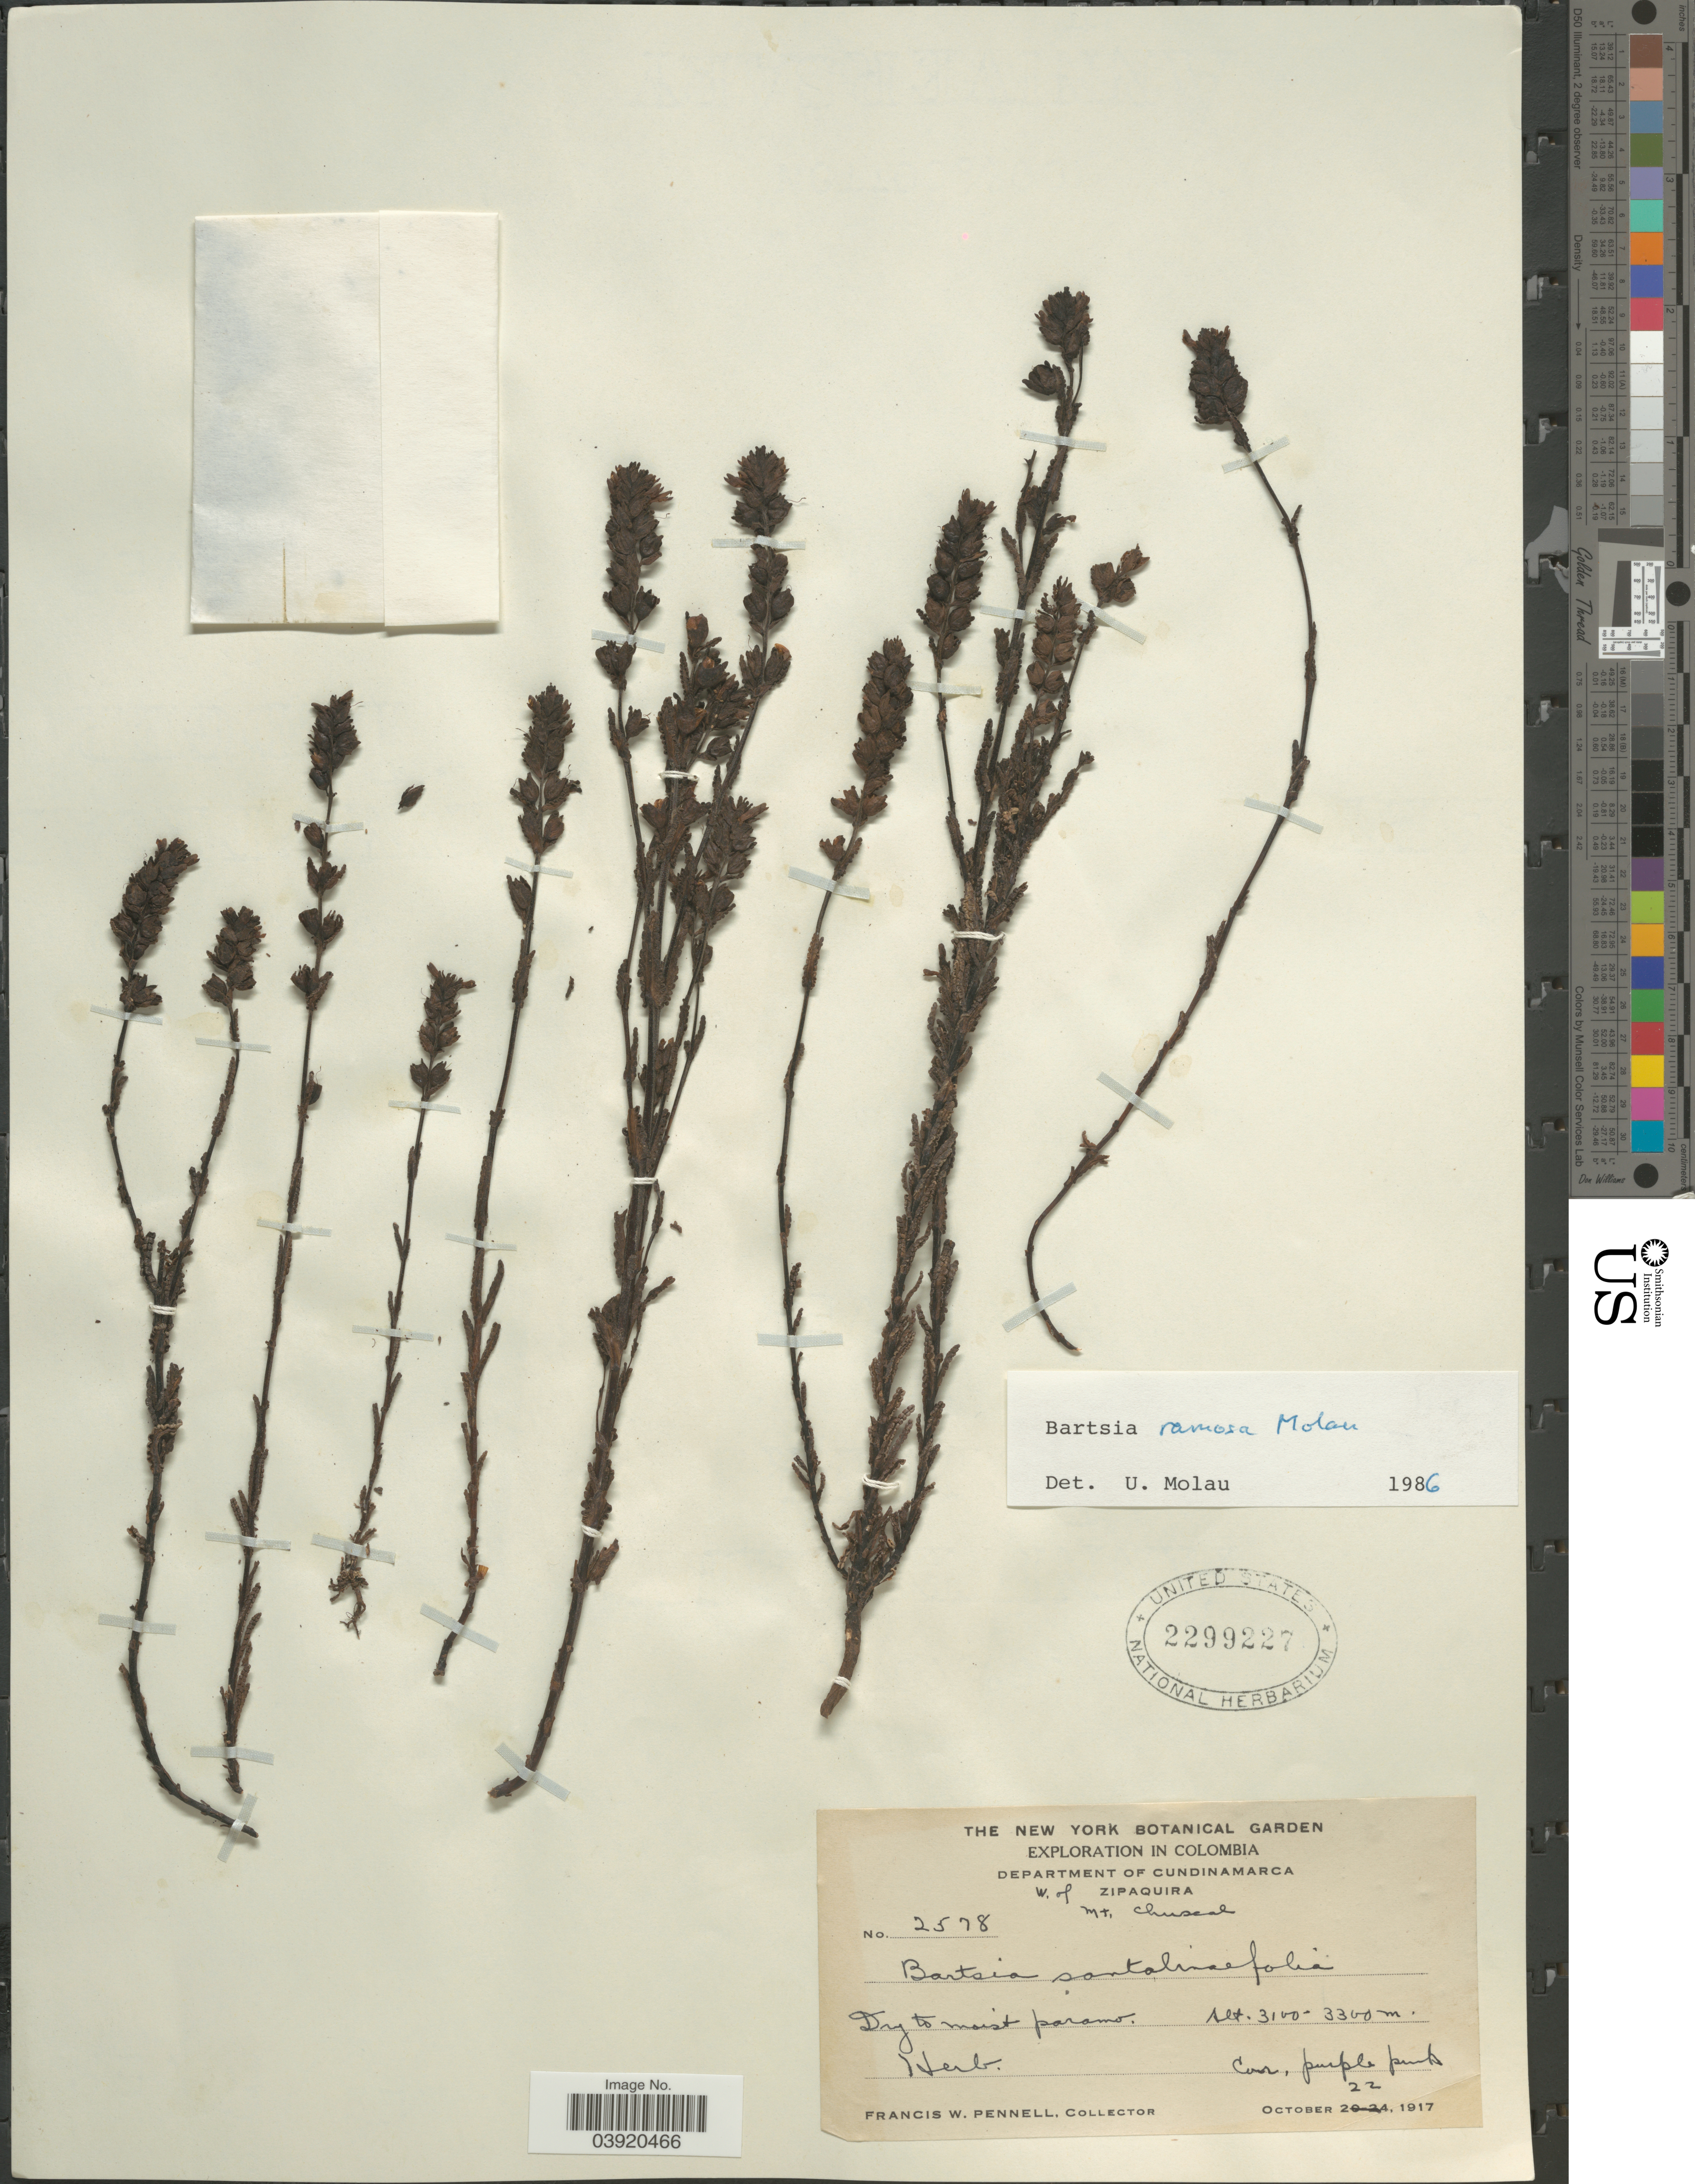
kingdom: Plantae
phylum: Tracheophyta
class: Magnoliopsida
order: Lamiales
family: Orobanchaceae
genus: Bartsia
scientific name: Bartsia ramosa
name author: Molau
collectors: F. W. Pennell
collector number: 2578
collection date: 1917-10-22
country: Colombia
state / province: Cundinamarca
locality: Department of Cundinamarca. W. of Zipaquira. Mt. Chuscal.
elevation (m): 3100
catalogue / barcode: US 2299227